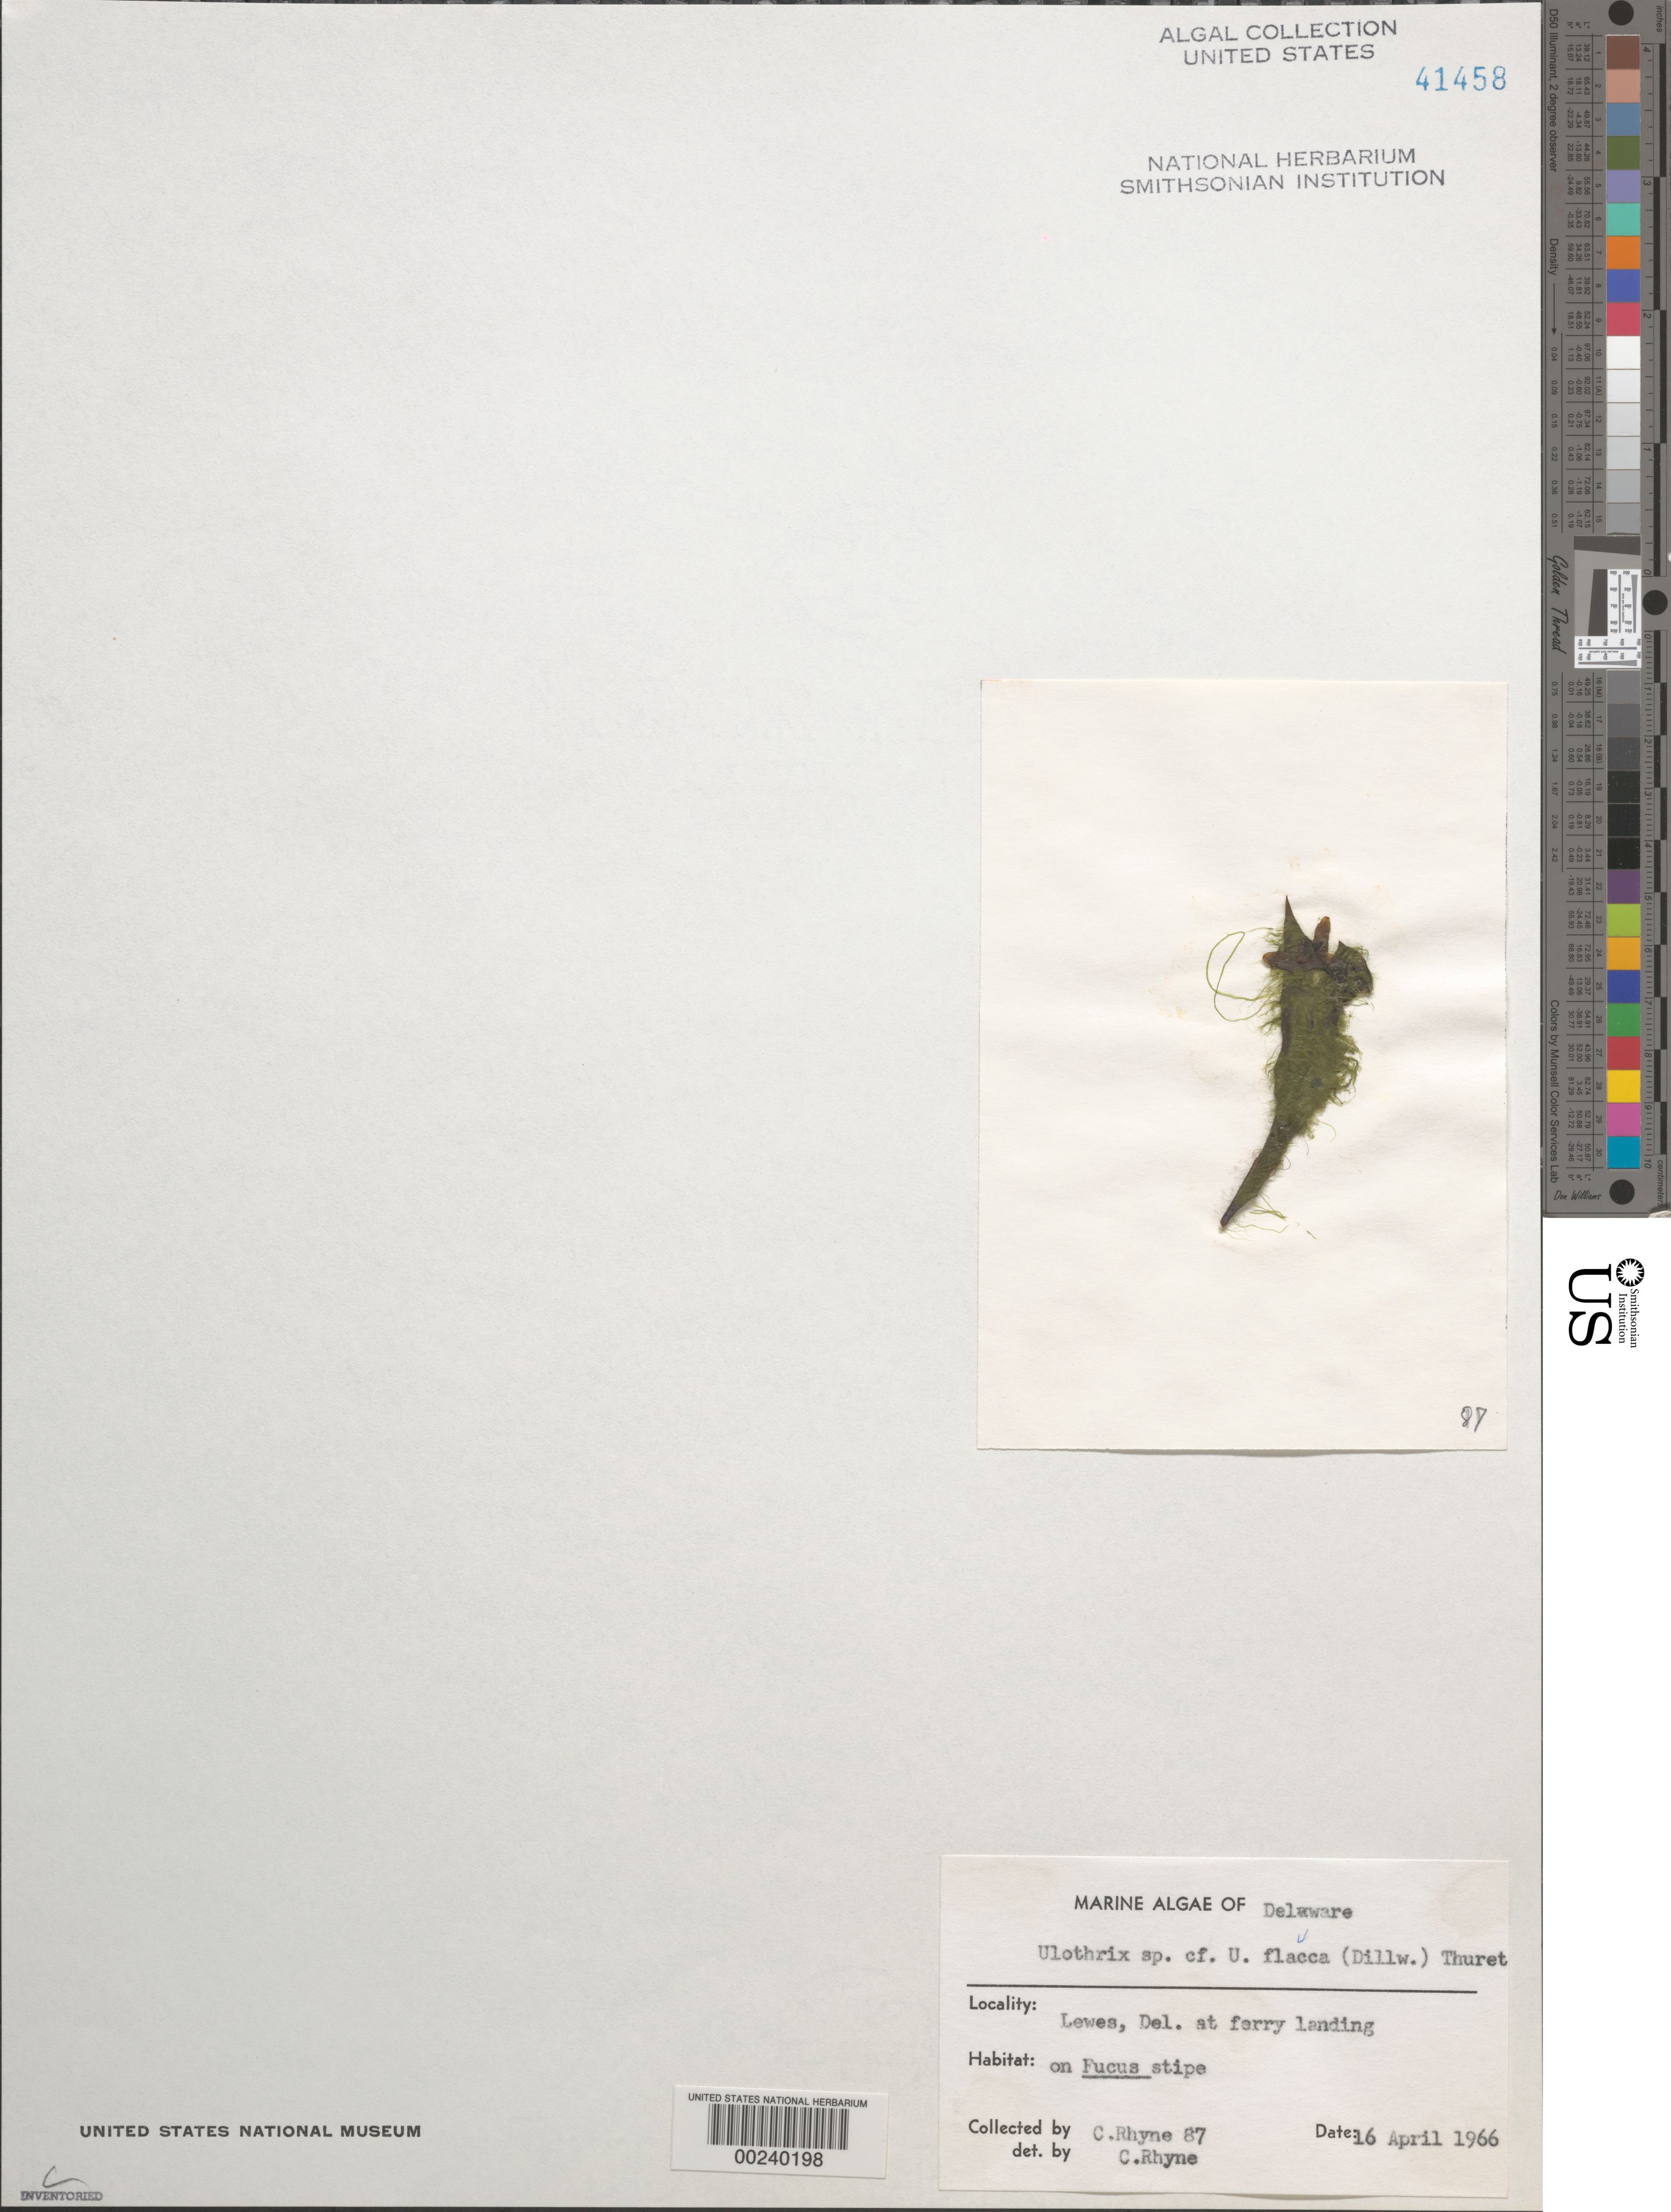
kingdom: Plantae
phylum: Chlorophyta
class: Ulvophyceae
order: Ulotrichales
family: Ulotrichaceae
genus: Ulothrix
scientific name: Ulothrix flacca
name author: (Dillwyn) Thur. in Le Jol.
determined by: Rhyne, C. F.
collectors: C. Rhyne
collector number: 87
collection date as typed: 16 Apr 1966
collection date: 1966-04-16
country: United States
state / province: Delaware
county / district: Sussex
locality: Lewes, ferry landing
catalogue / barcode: US 41458